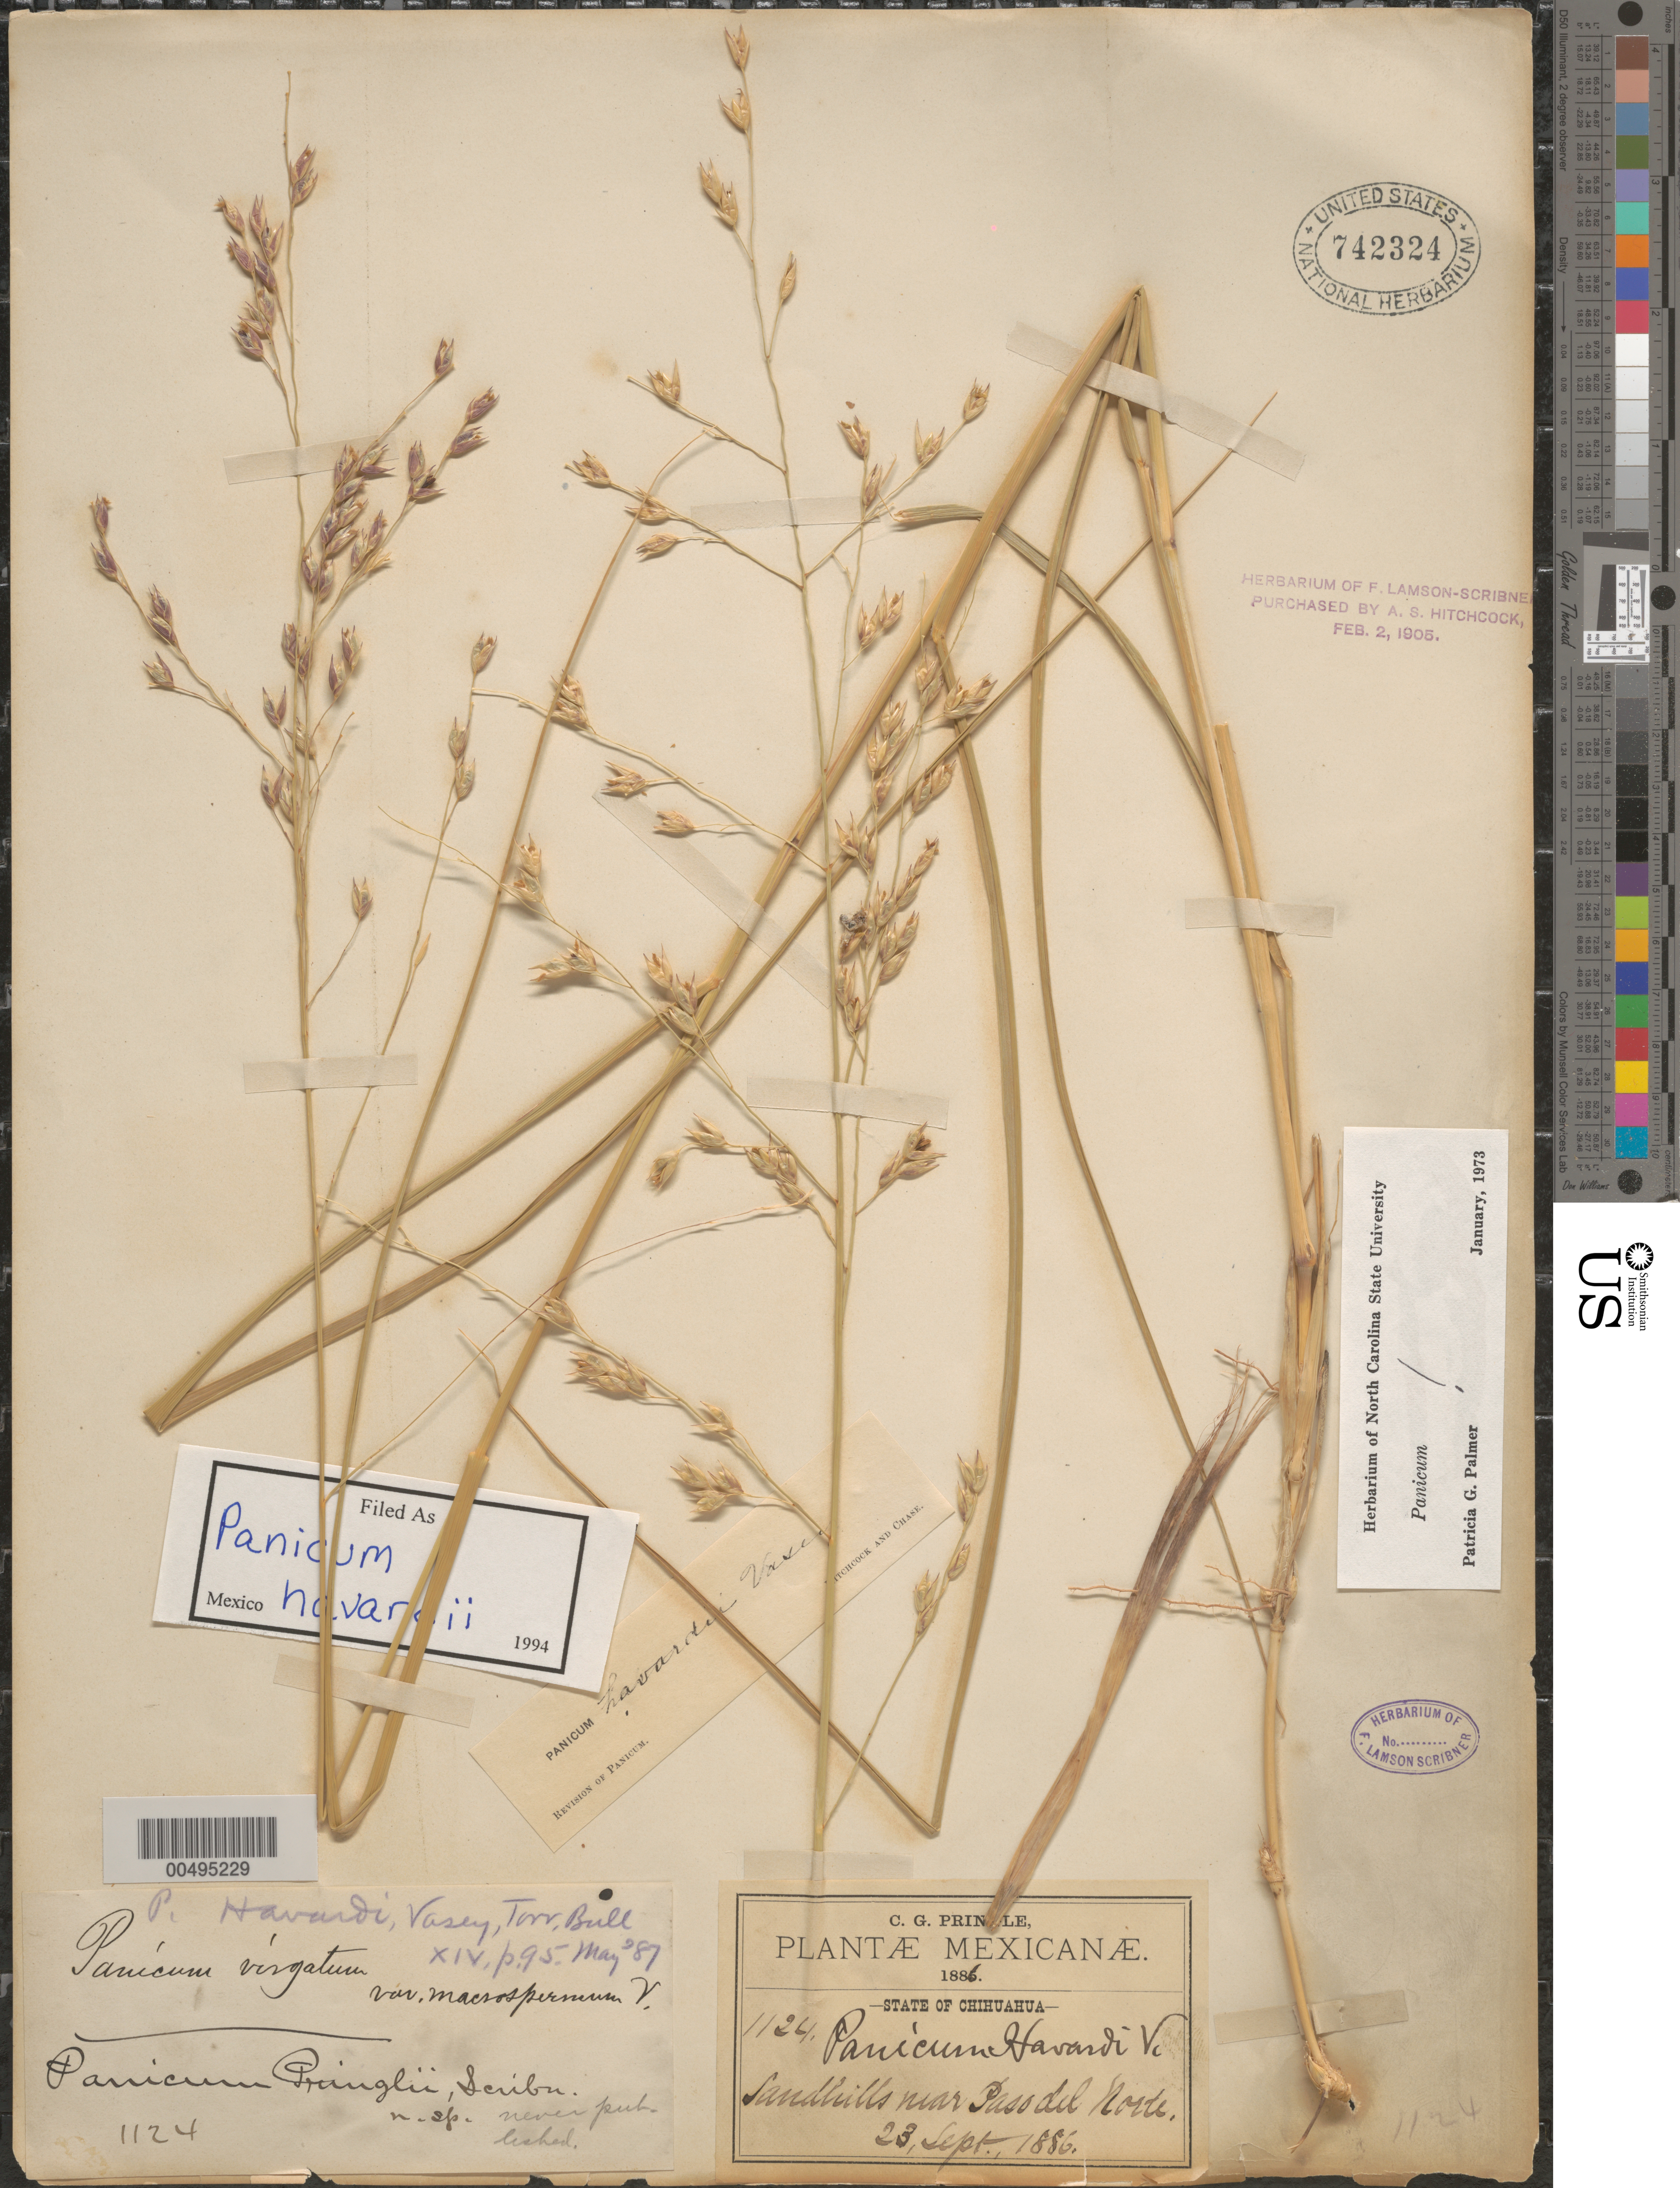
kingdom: Plantae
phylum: Tracheophyta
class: Liliopsida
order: Poales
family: Poaceae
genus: Panicum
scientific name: Panicum havardii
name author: Vasey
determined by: Palmer, P. G.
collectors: C. G. Pringle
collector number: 1124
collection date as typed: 23 Sep 1886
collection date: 1886-09-23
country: Mexico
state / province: Chihuahua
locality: Near Paso del Norte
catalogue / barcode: US 742324